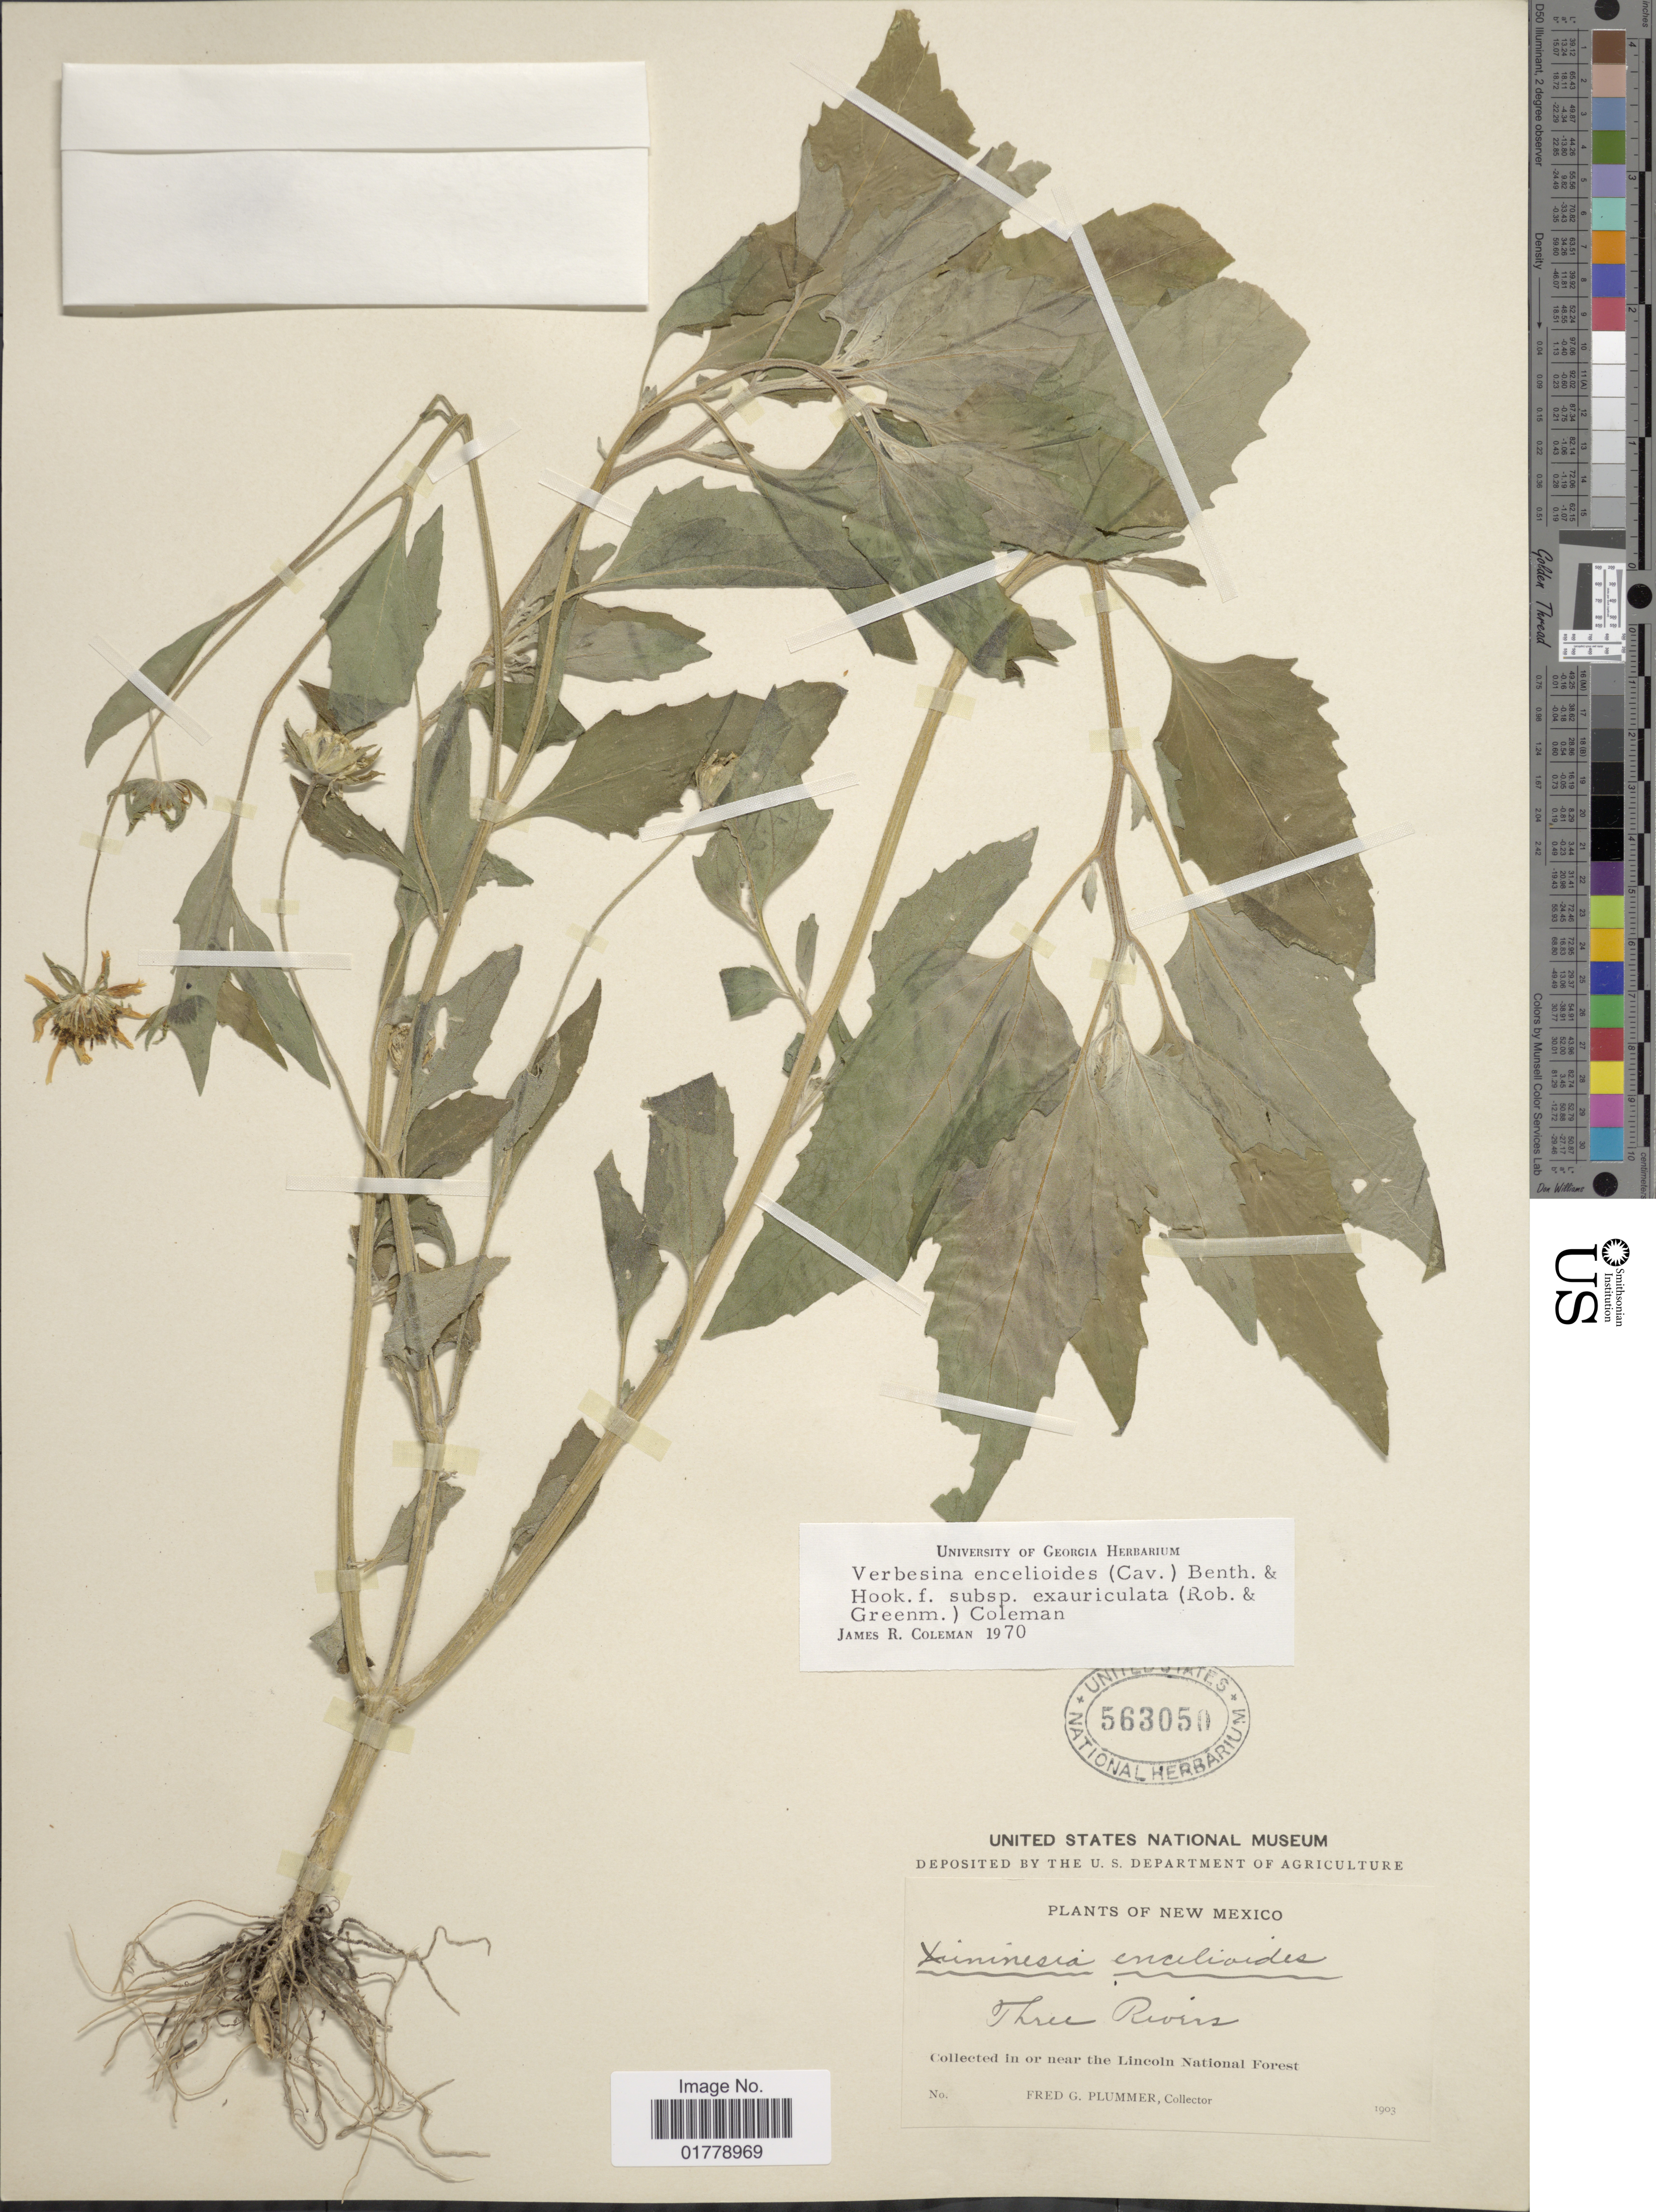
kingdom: Plantae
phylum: Tracheophyta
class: Magnoliopsida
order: Asterales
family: Asteraceae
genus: Verbesina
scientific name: Verbesina encelioides var. cana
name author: (B.L. Rob.) Greenm.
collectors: F. Plummer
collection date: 1903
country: United States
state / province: New Mexico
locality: Three Rivers. Collected in or near the Lincoln National Forest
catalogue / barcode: US 563050